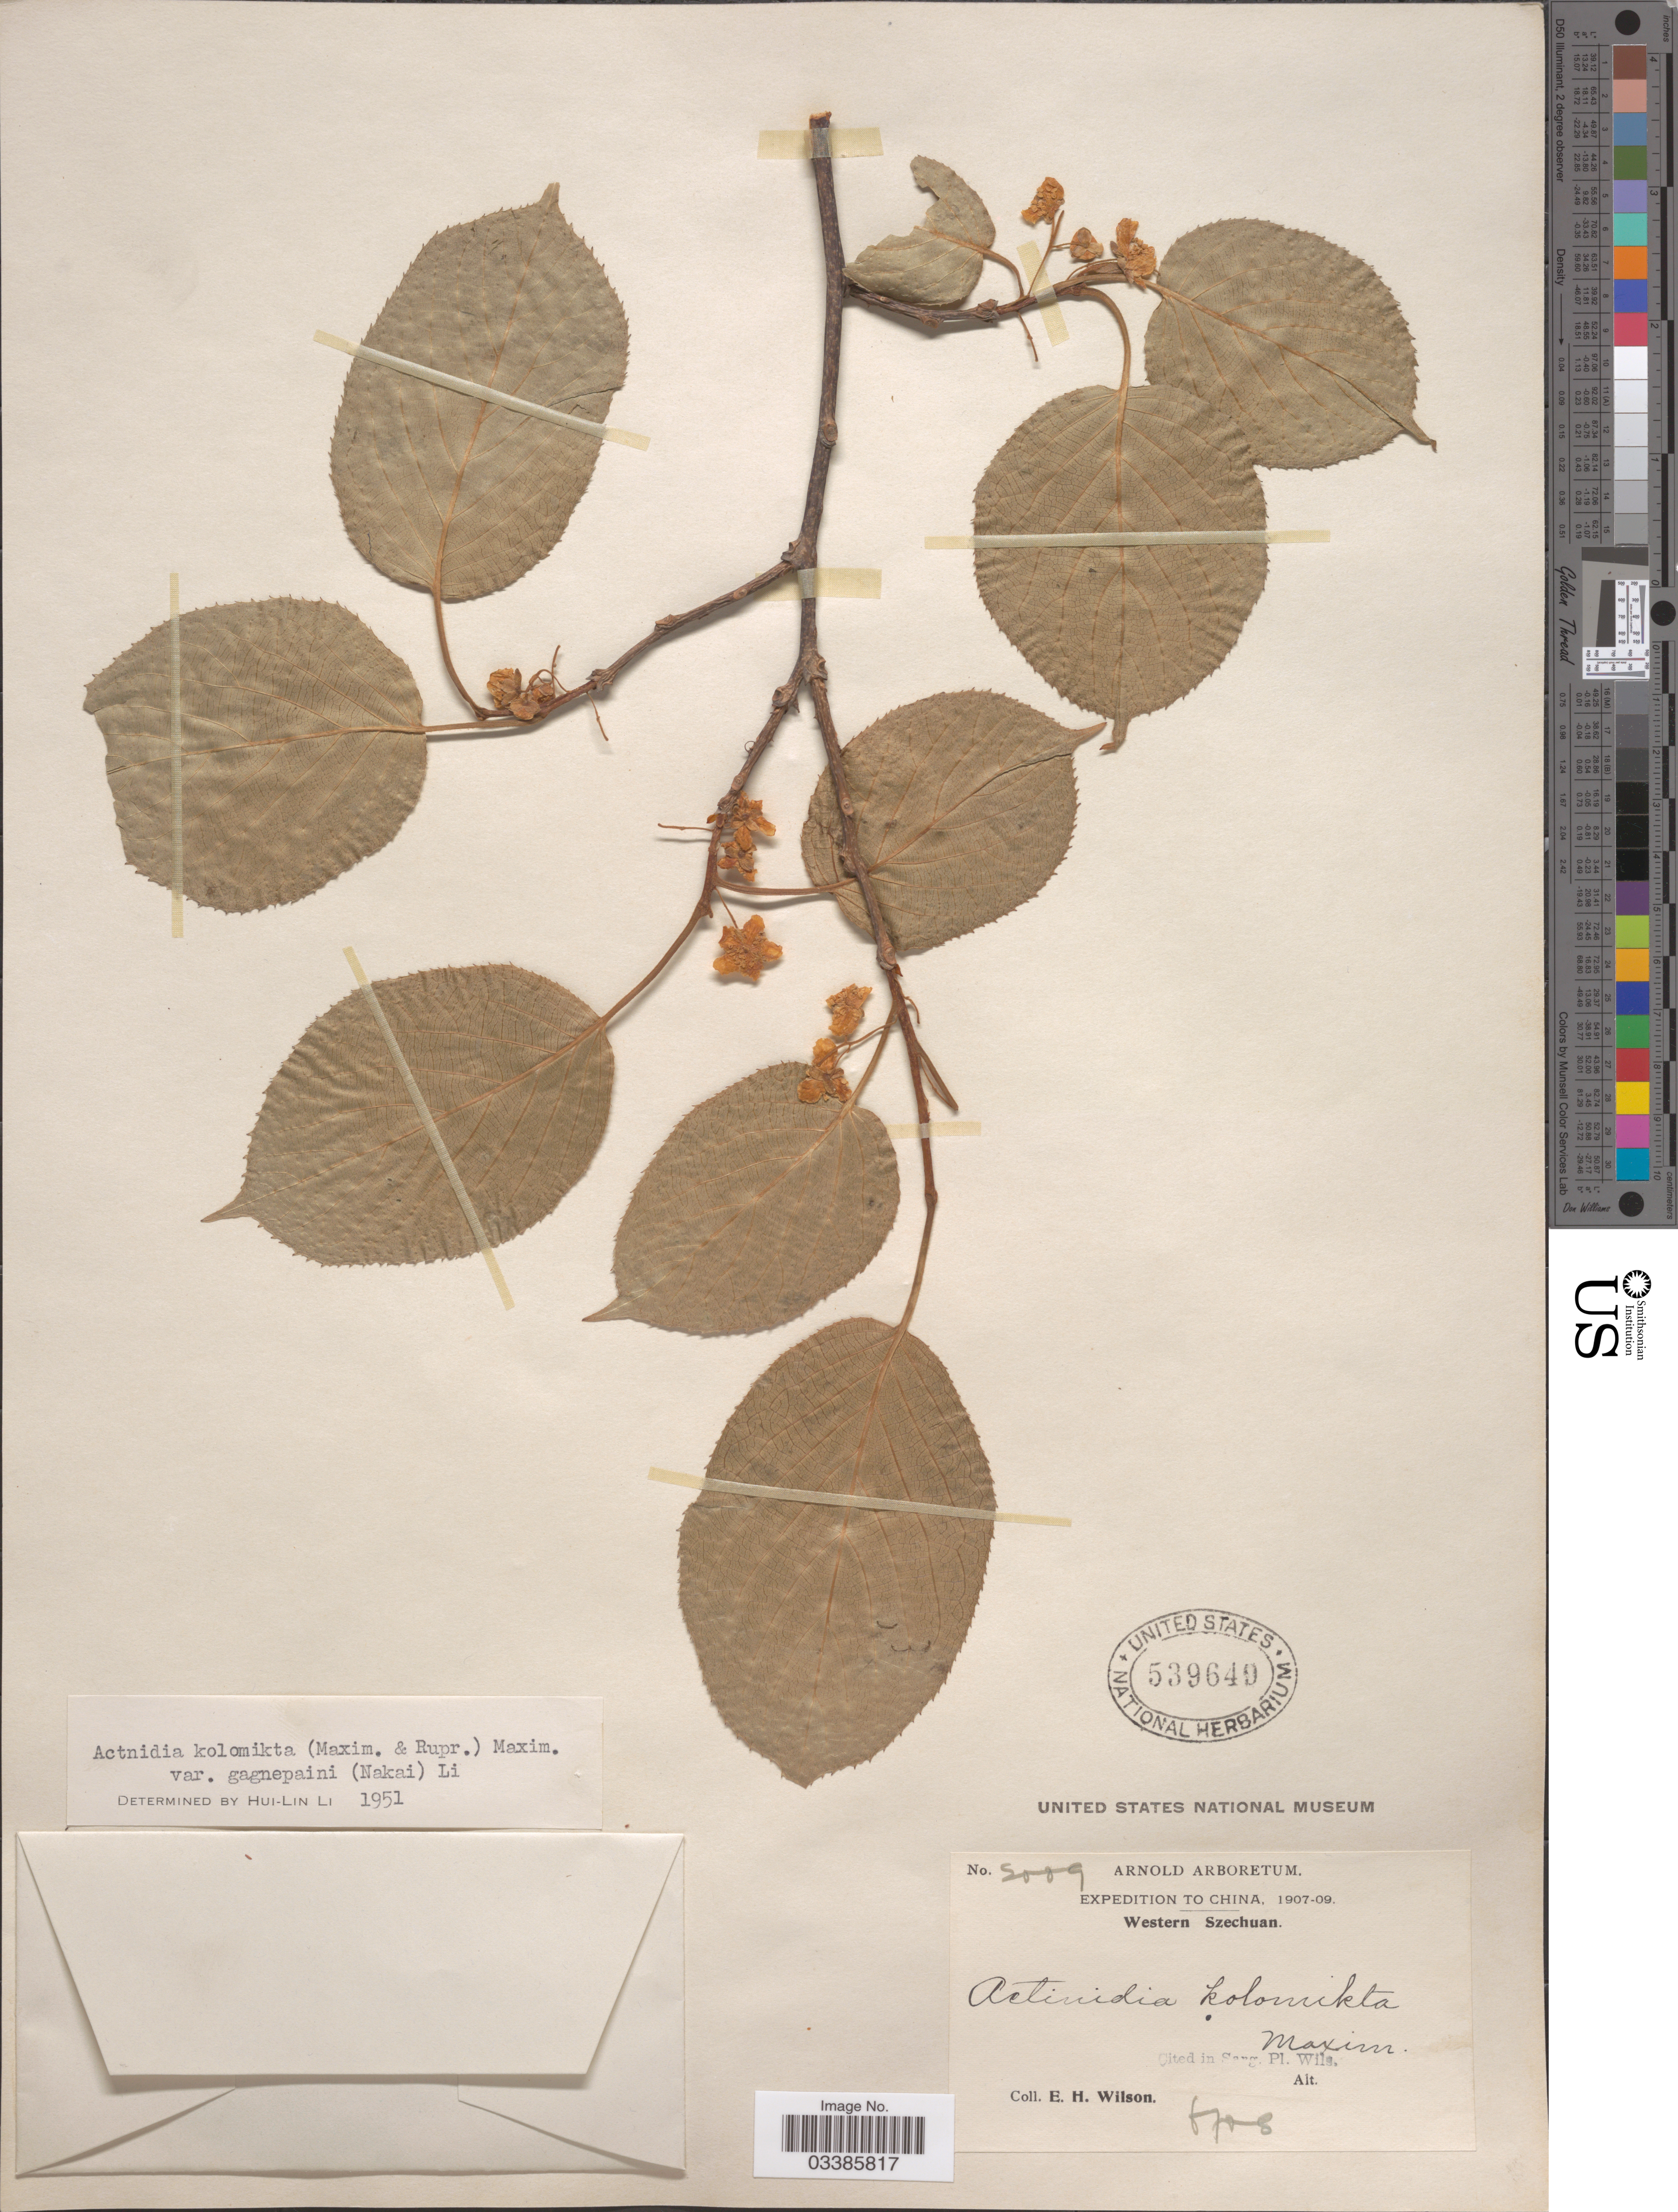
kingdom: Plantae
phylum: Tracheophyta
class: Magnoliopsida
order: Ericales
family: Actinidiaceae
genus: Actinidia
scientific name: Actinidia kolomikta var. gagnepainii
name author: (Nakai) H.L. Li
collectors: E. Wilson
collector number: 2009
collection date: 1908-06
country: China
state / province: Sichuan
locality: Western Szechuan.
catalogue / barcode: US 539649